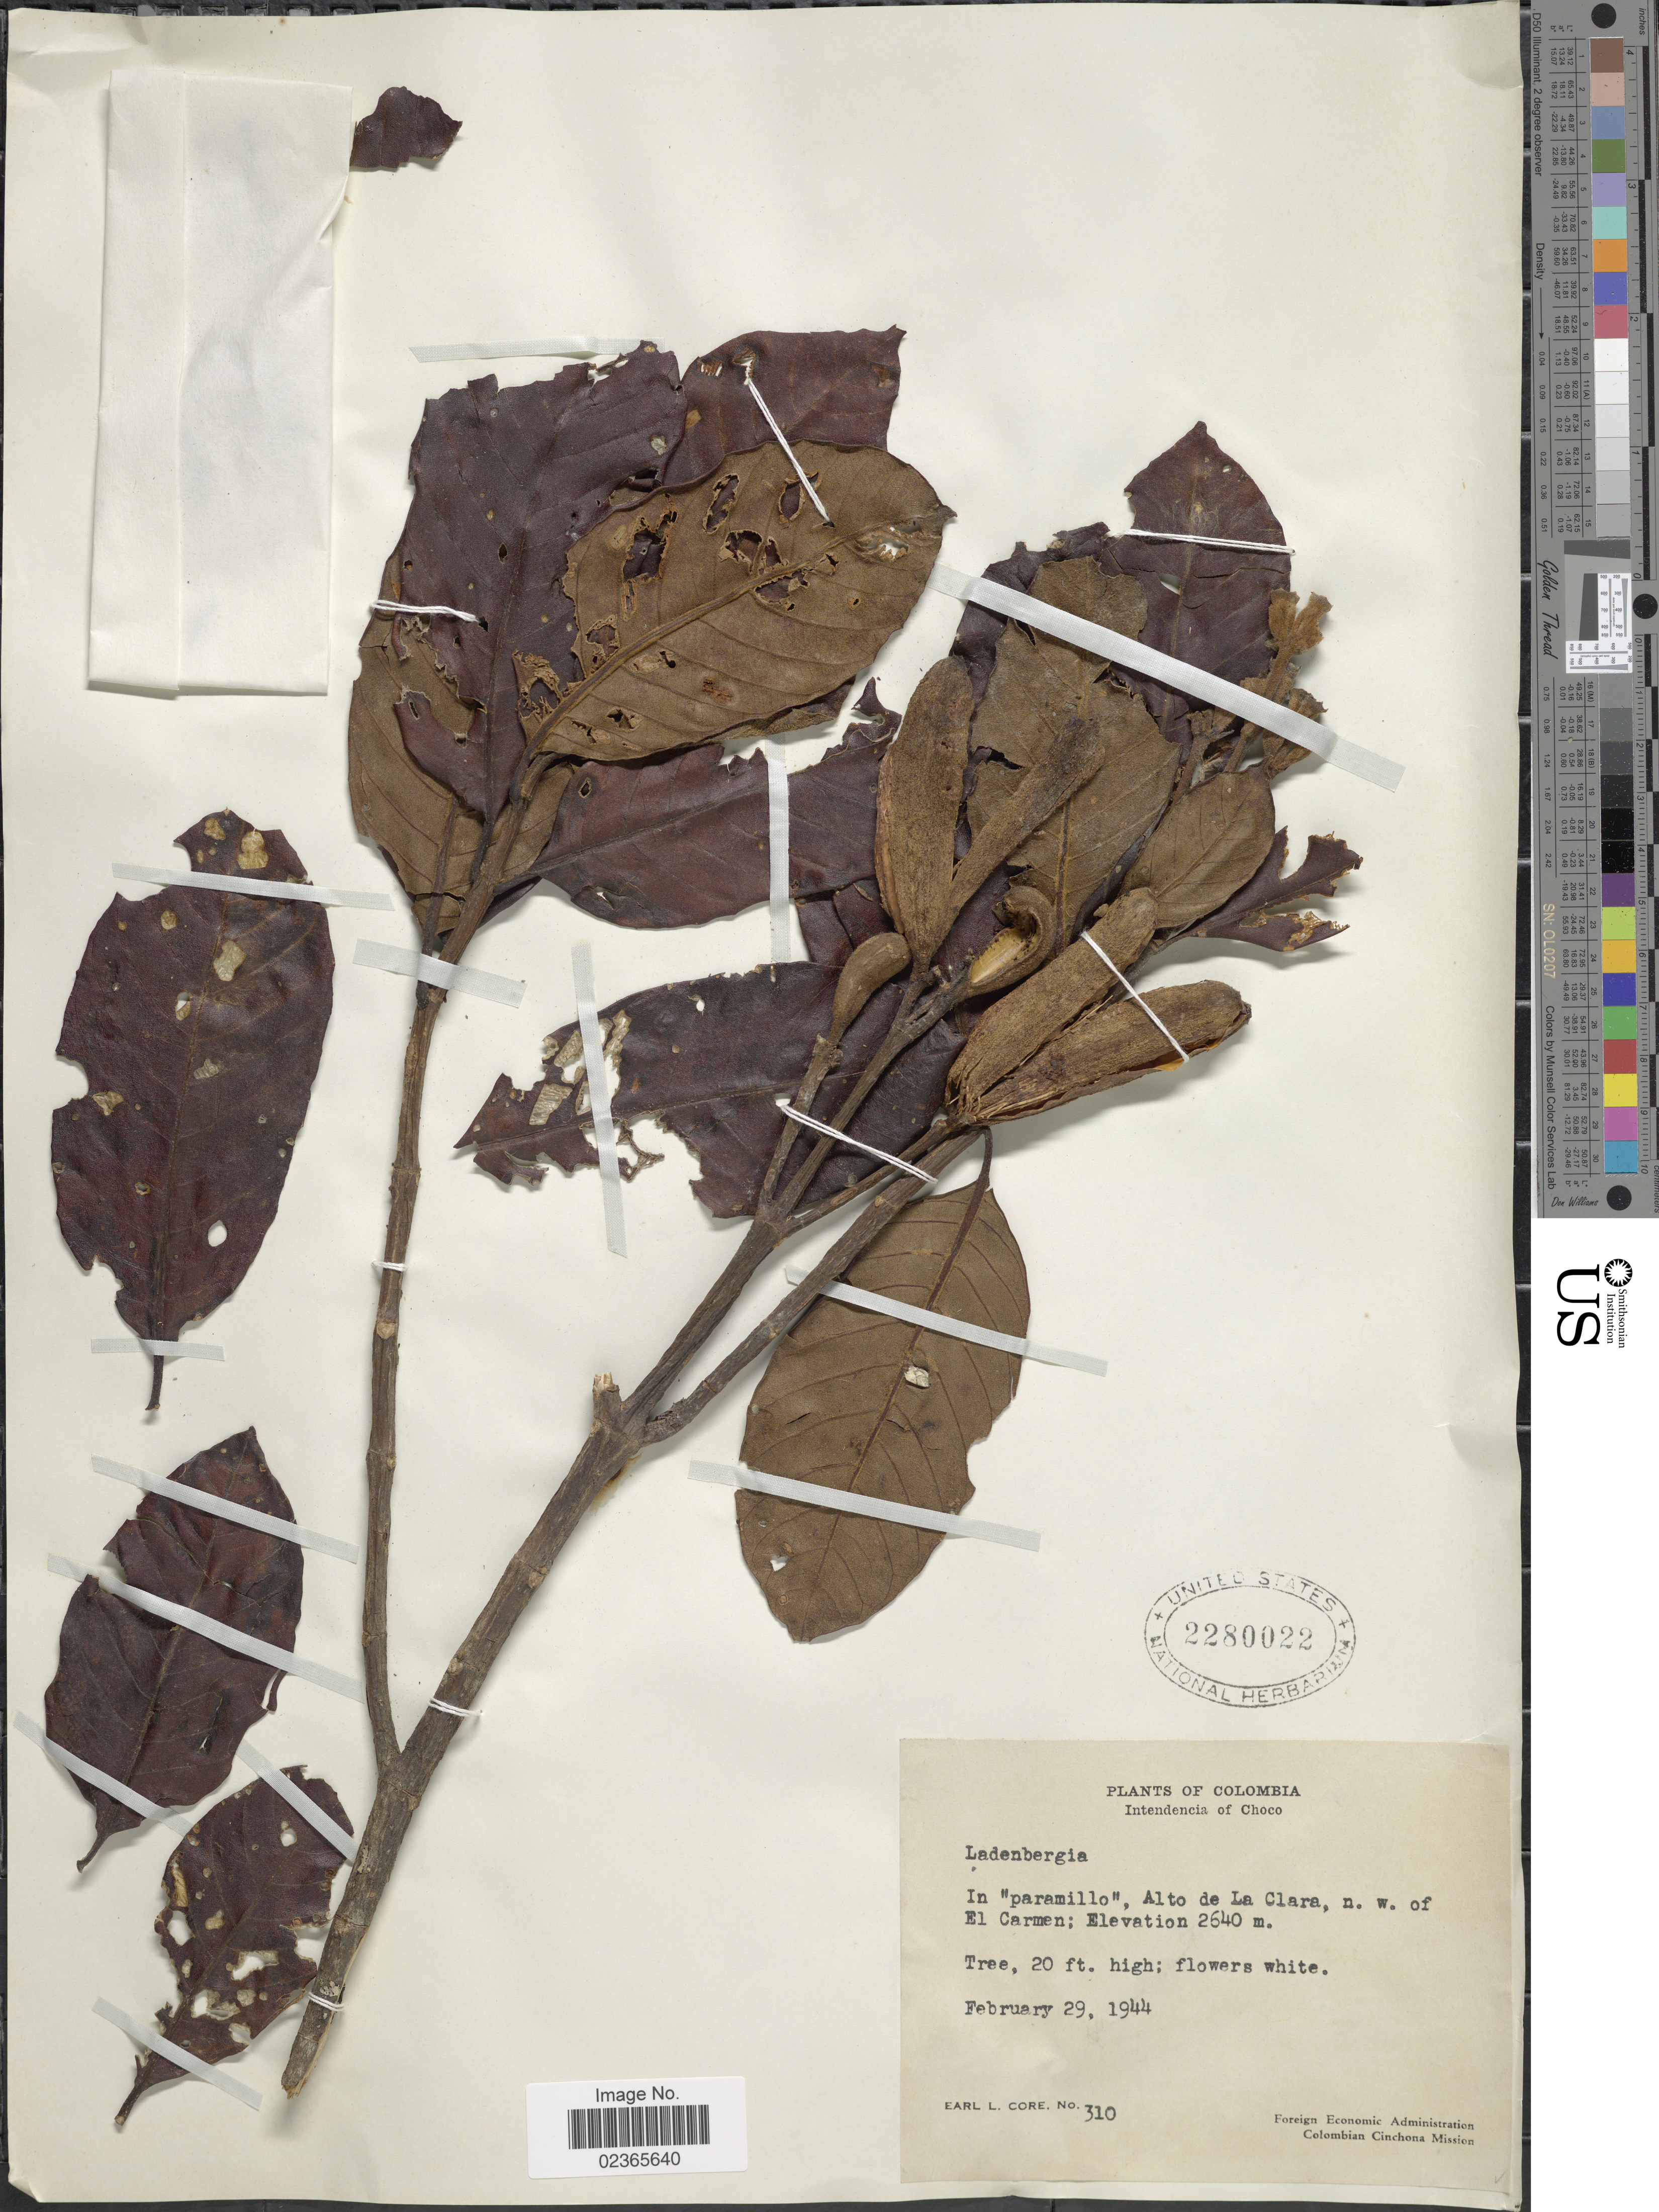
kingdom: Plantae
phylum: Tracheophyta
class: Magnoliopsida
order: Gentianales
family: Rubiaceae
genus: Ladenbergia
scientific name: Ladenbergia sp.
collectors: E. L. Core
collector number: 310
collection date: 1944-02-29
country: Colombia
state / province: Chocó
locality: In "paramillo" , Alto de La Clara, n.w. of El Carmen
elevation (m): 2640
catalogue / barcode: US 2280022